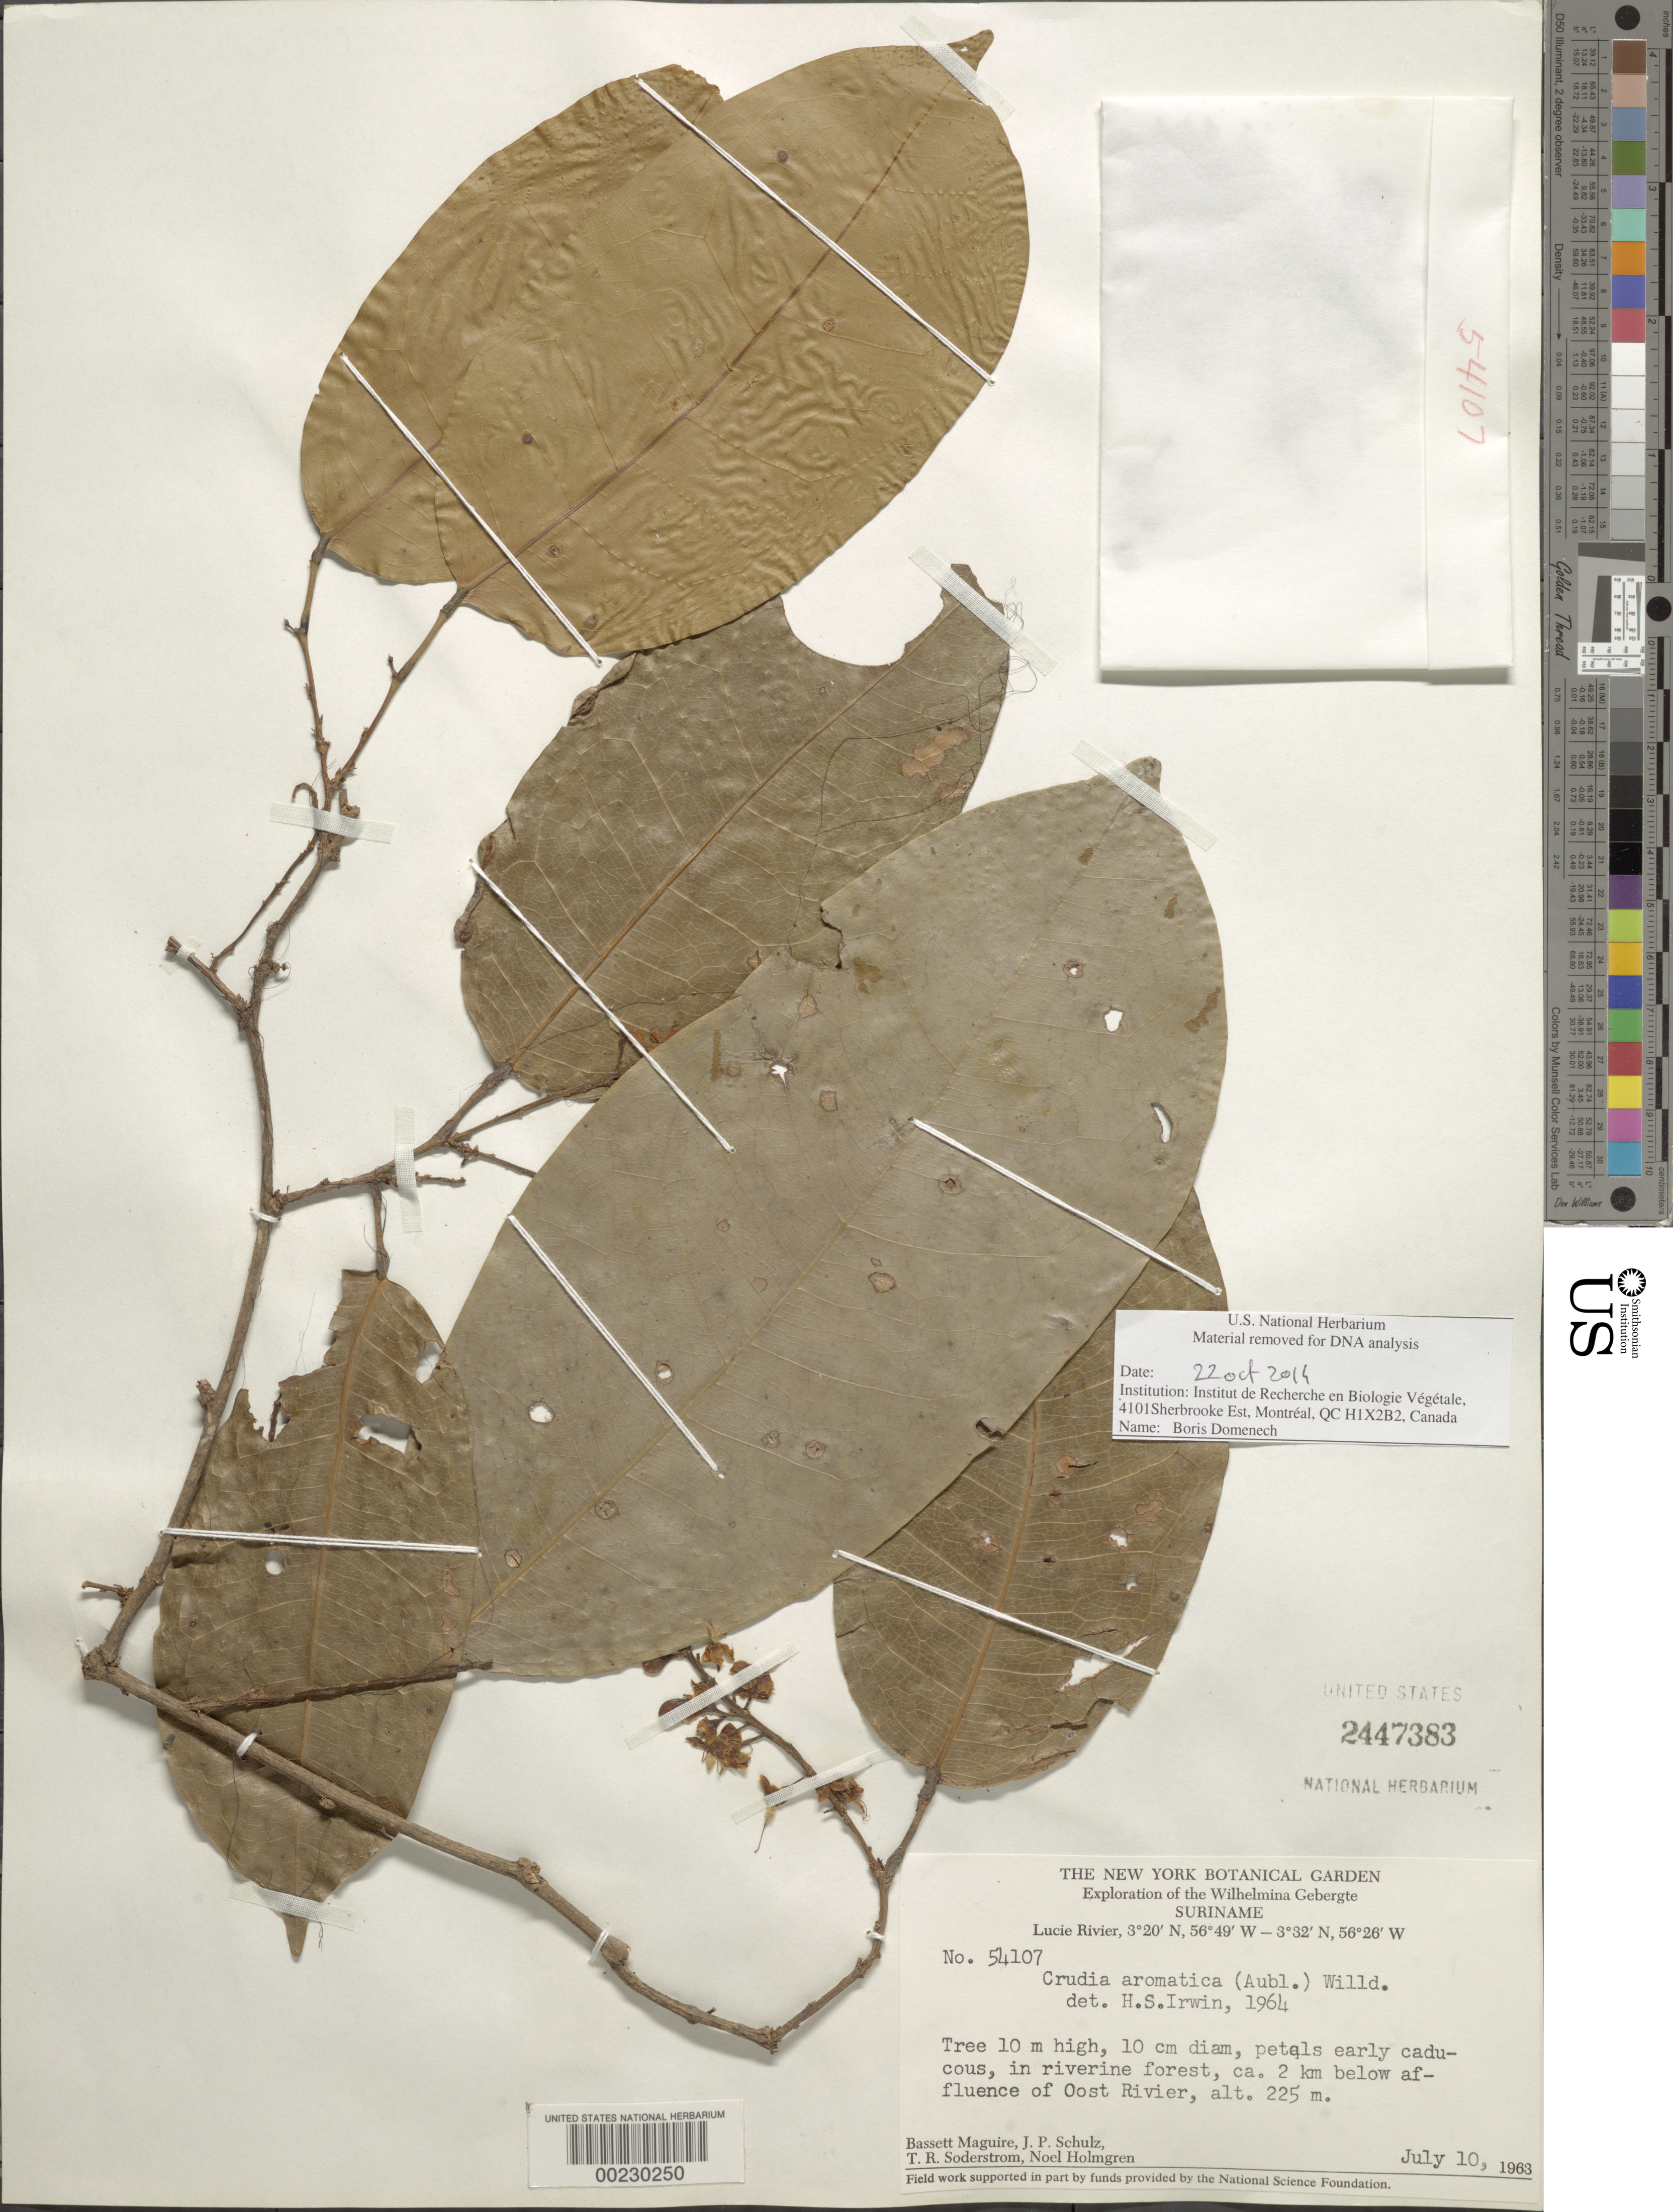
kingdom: Plantae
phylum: Tracheophyta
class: Magnoliopsida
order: Fabales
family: Fabaceae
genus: Crudia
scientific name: Crudia aromatica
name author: (Aubl.) Willd.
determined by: Irwin, Howard S.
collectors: B. Maguire, J. P. Schulz, T. R. Soderstrom & N. H. Holmgren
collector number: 54107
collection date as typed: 10 Jul 1963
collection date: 1963-07-10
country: Suriname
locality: Ca 2 km below affluence of oost river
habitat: Riverine forest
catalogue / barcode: US 2447383